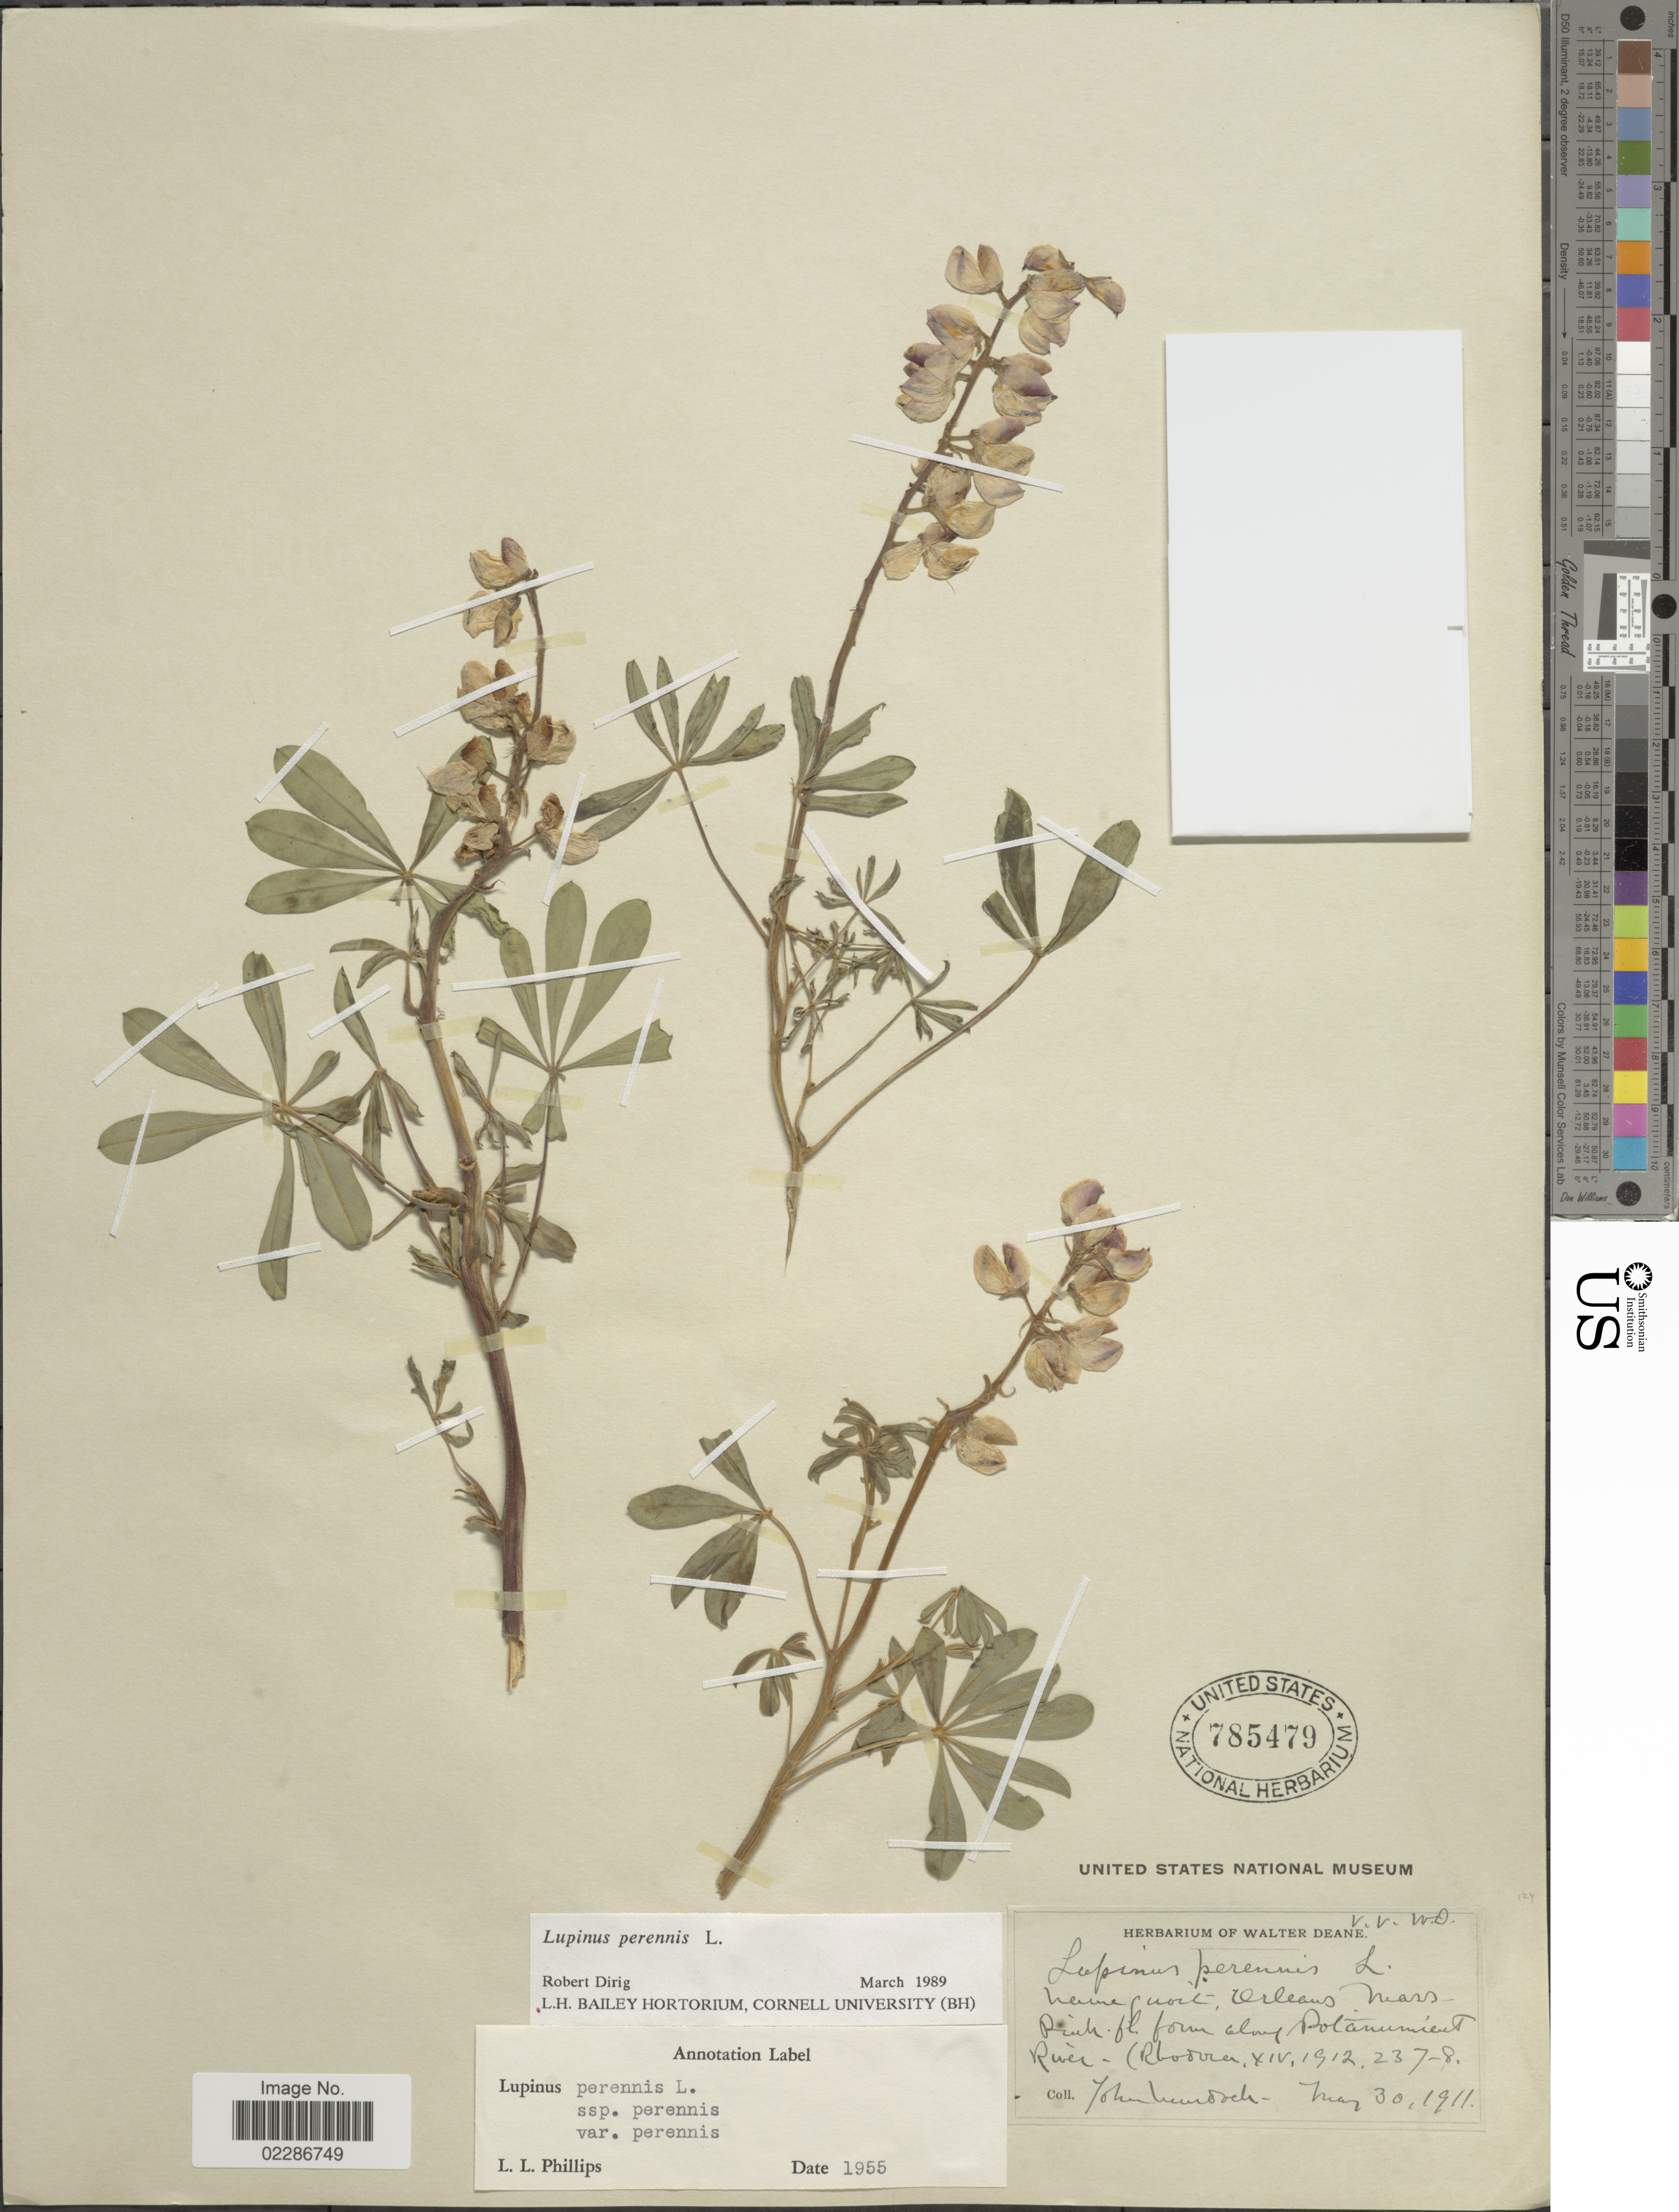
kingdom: Plantae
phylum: Tracheophyta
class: Magnoliopsida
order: Fabales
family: Fabaceae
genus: Lupinus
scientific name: Lupinus perennis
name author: L.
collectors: J. Murdoch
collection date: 1911-05-30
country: United States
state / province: Massachusetts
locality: Orleans, Mass. Along Potanumiert River [interpreted]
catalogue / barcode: US 785479